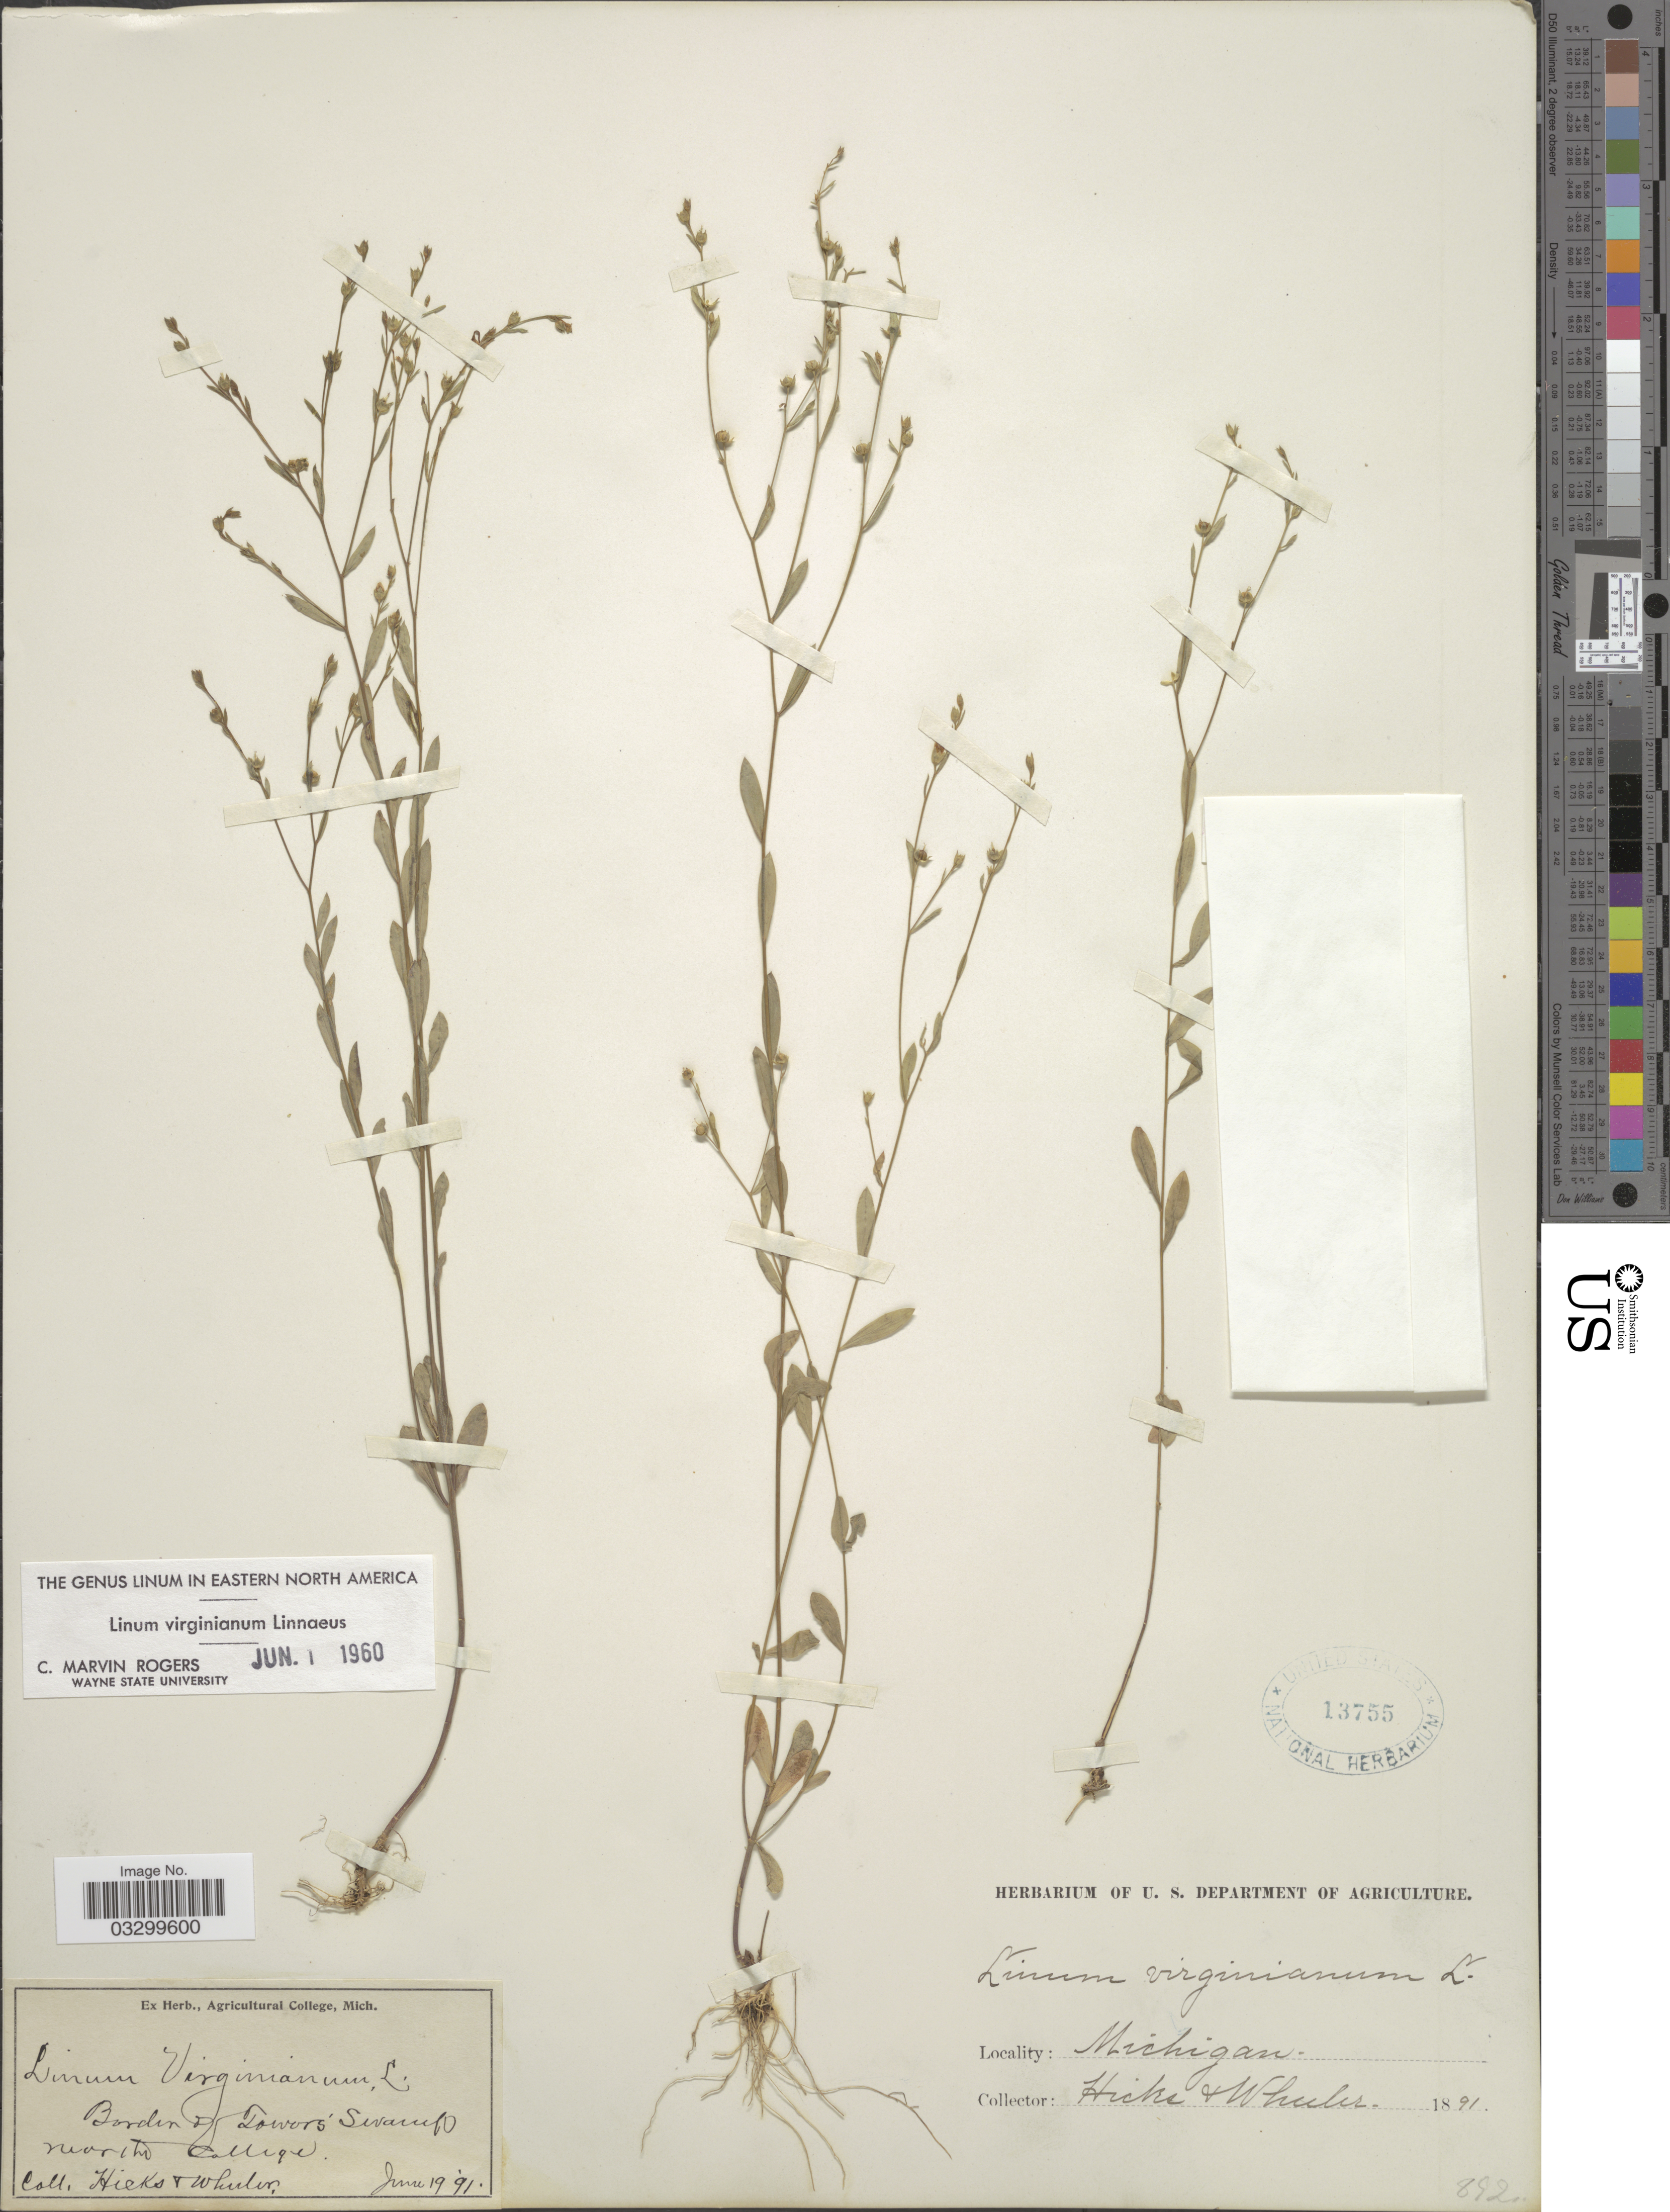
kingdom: Plantae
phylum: Tracheophyta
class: Magnoliopsida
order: Malpighiales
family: Linaceae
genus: Linum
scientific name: Linum virginianum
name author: L.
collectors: -. Hicks & -- Wheeler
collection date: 1891-06-19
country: United States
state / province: Michigan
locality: Border of Tower's Swamp, North College.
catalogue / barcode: US 13755